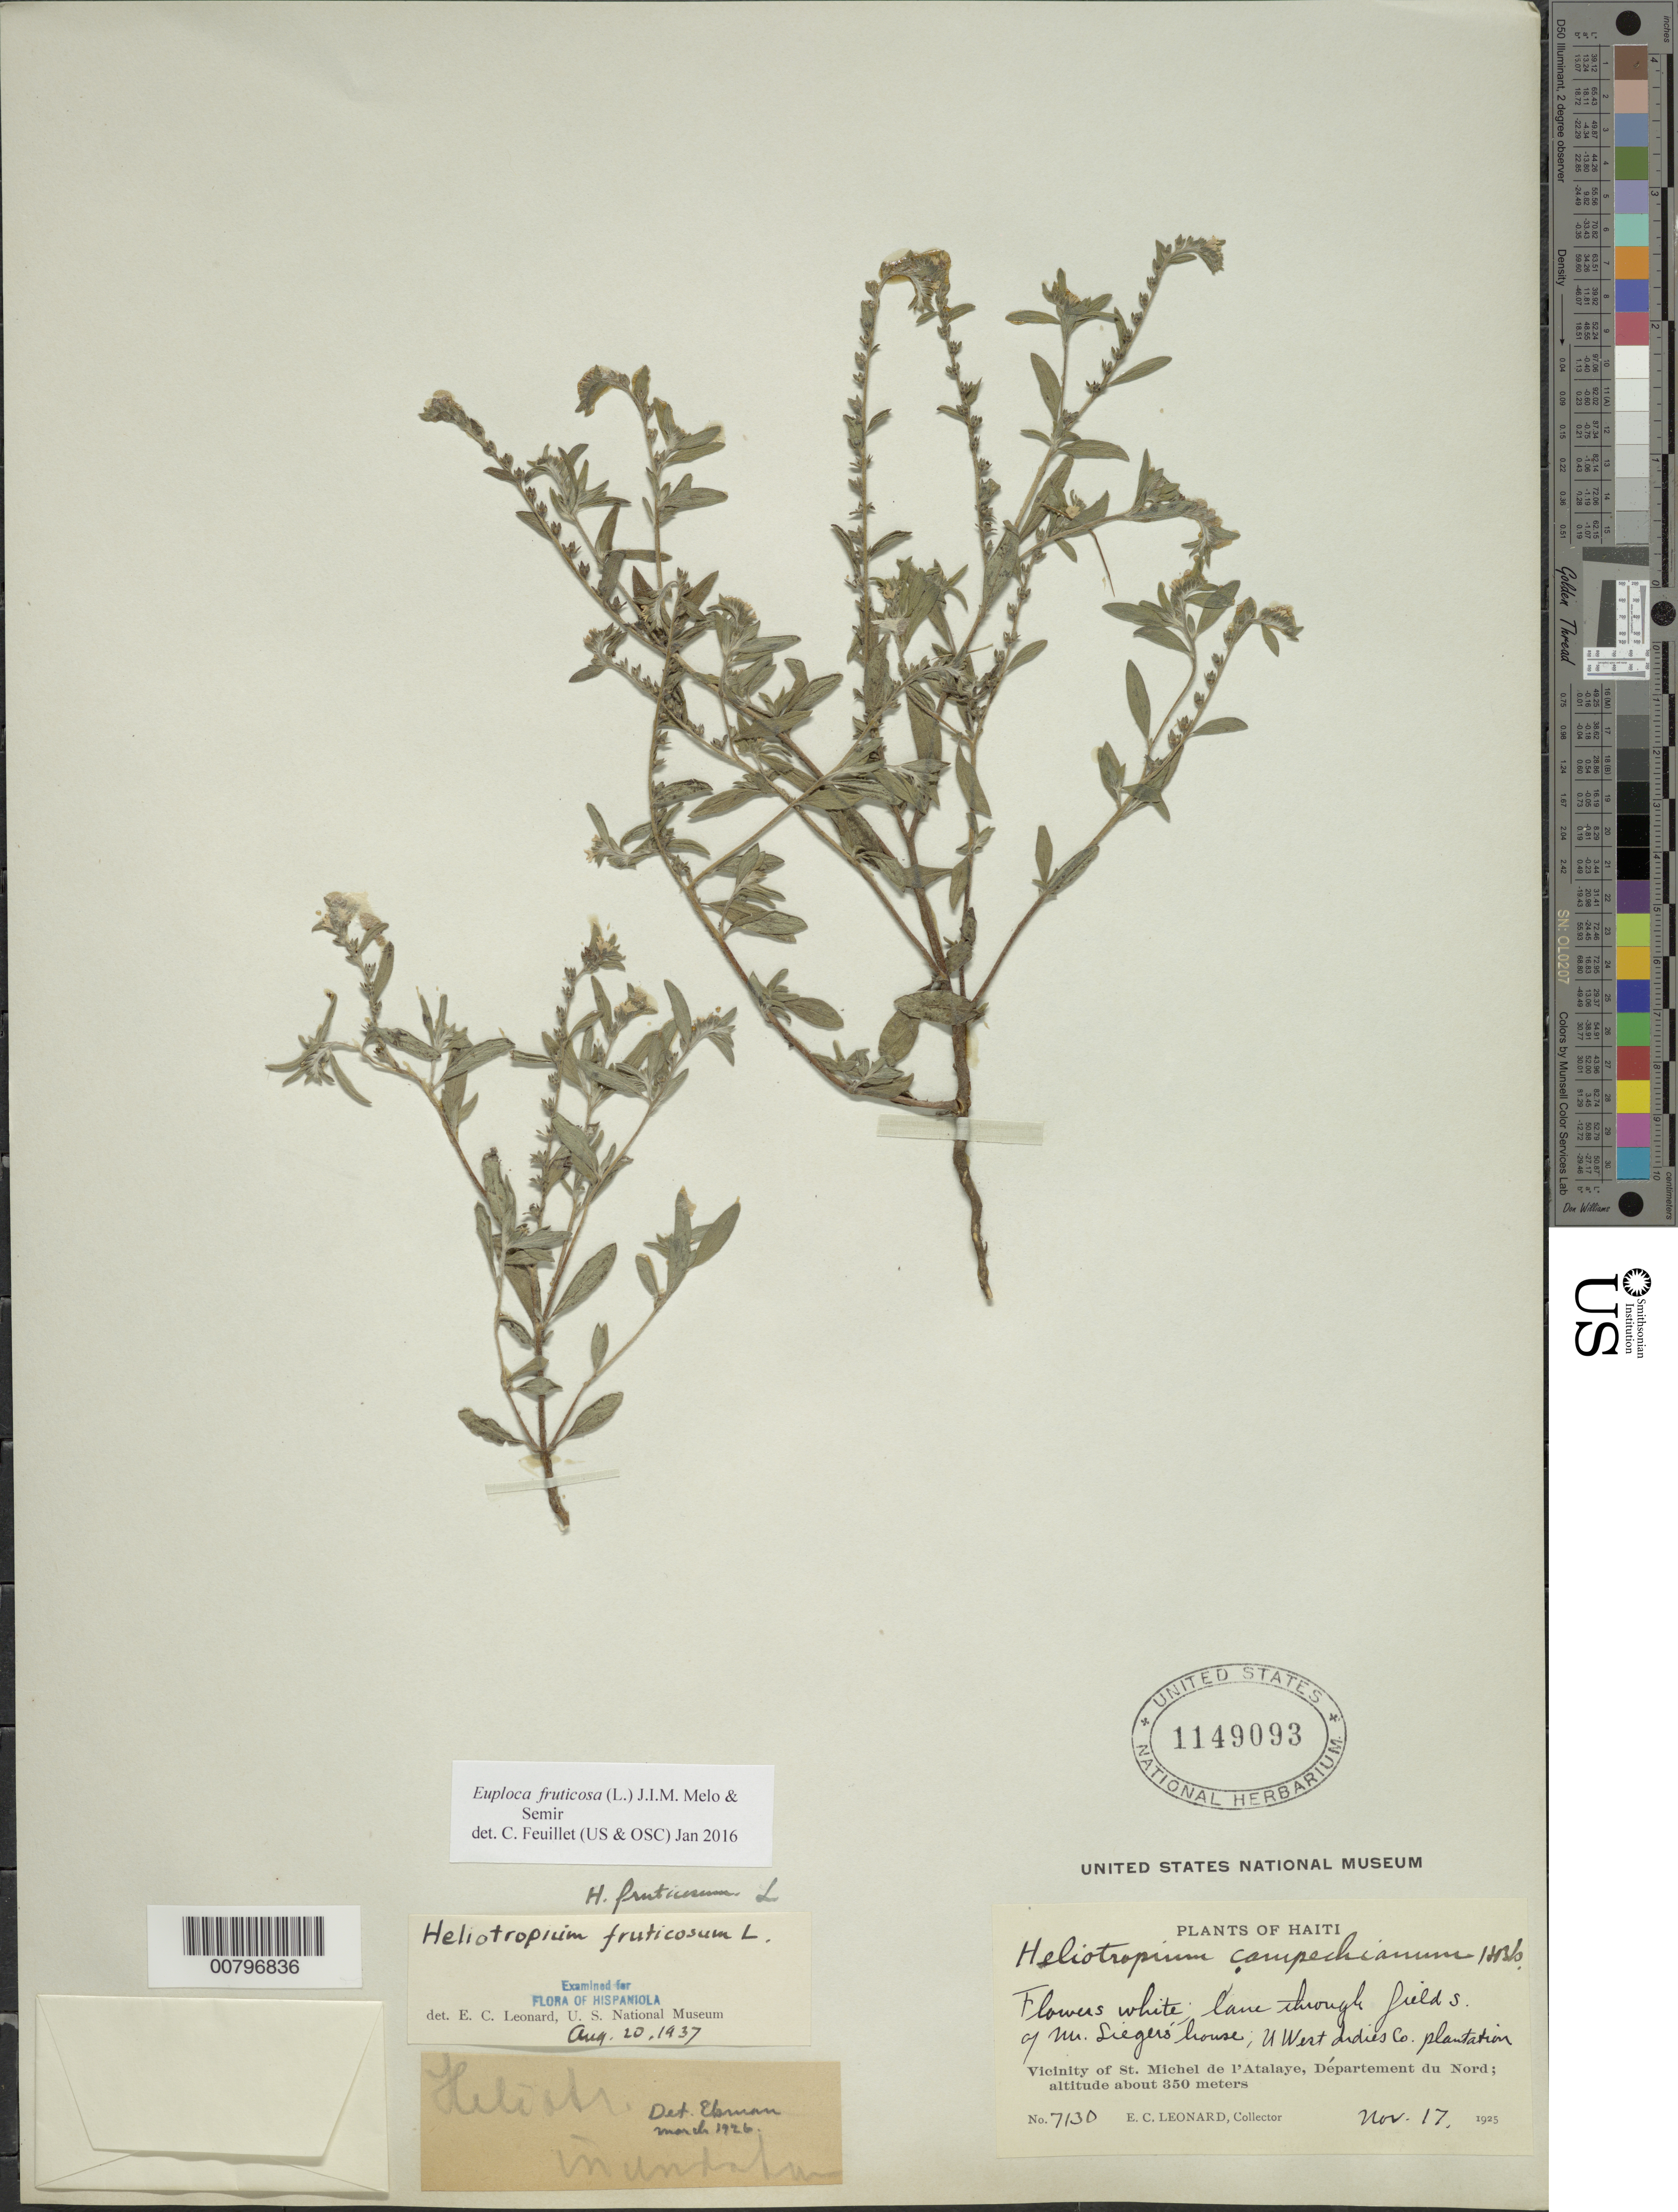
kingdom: Plantae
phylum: Tracheophyta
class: Magnoliopsida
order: Boraginales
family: Heliotropiaceae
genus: Euploca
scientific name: Euploca fruticosa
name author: (L.) J.I.M. Melo & Semir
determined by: Feuillet, C.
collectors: E. C. Leonard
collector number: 7130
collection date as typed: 17 Nov 1925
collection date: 1925-11-17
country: Haiti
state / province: Artibonite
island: Hispaniola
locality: Vicinity of St. Michel de I'Atalaye, Lane through field S of Mr. Sieger's house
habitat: Plantation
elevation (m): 350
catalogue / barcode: US 1149093